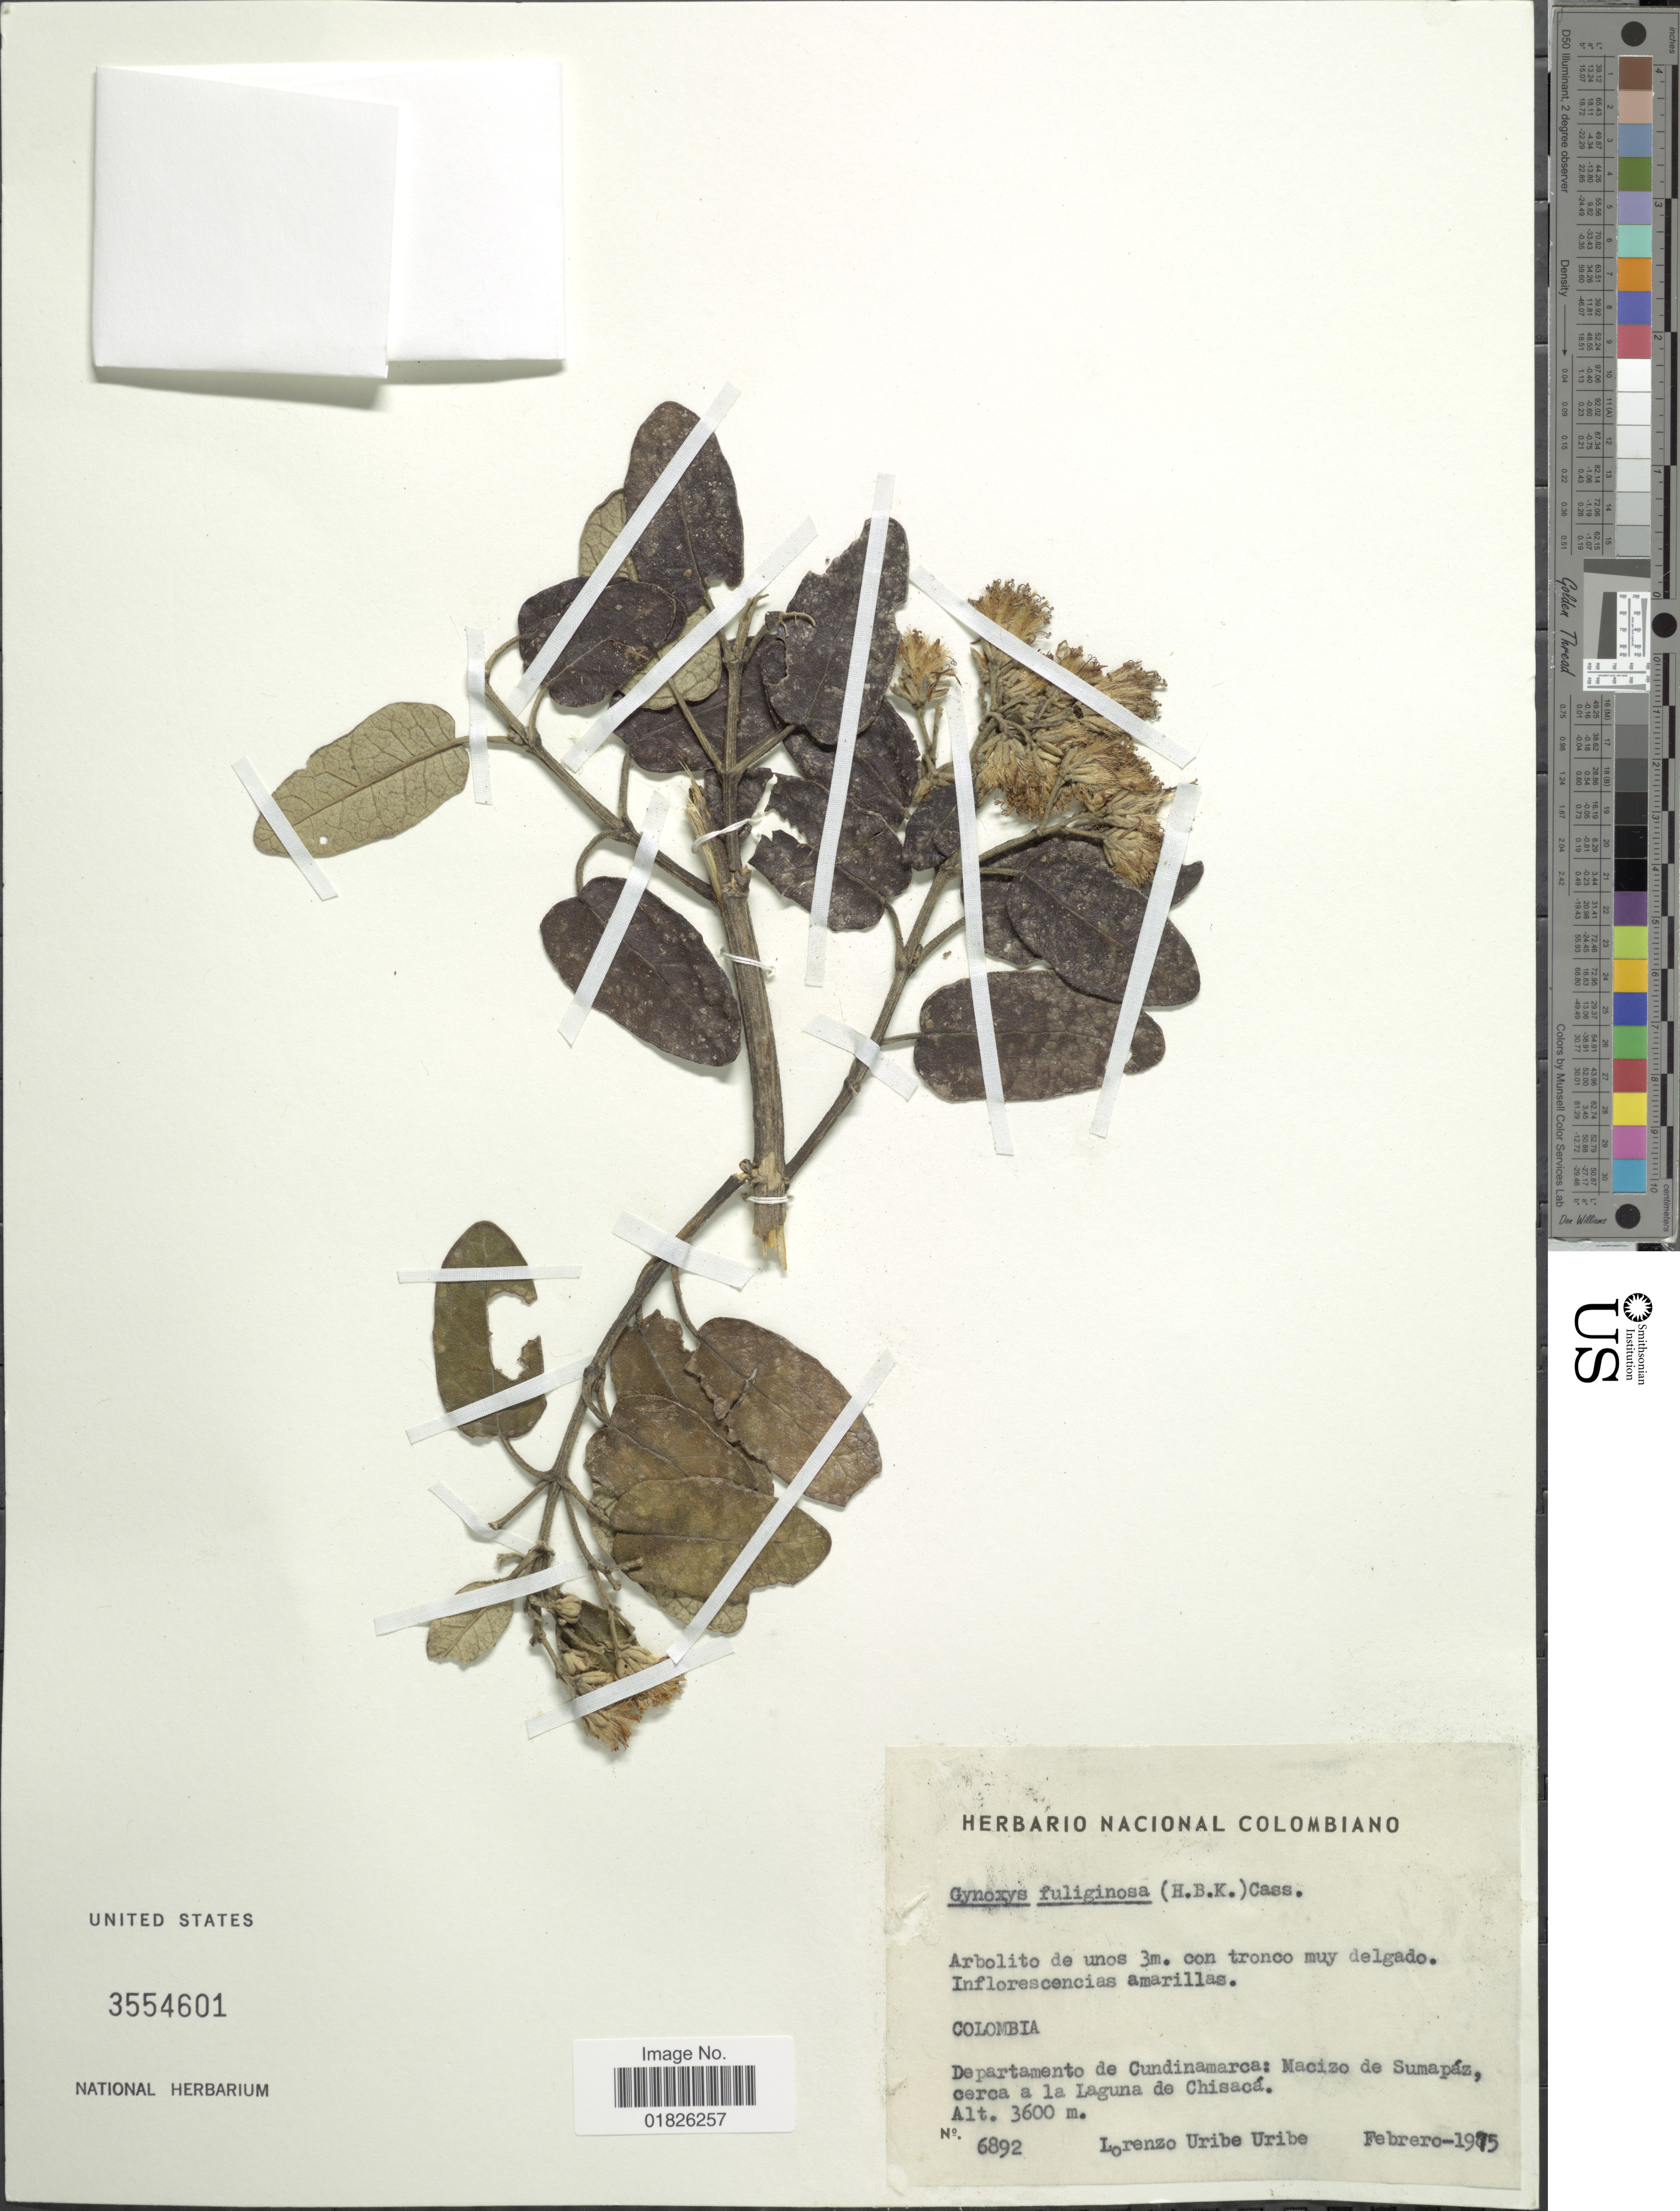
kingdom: Plantae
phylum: Tracheophyta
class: Magnoliopsida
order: Asterales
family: Asteraceae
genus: Gynoxys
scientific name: Gynoxys fuliginosa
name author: Cass.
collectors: L. Uribe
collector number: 6892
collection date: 1915-02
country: Colombia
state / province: Cundinamarca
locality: Macizo de Sumapaz, cerca a la Laguna de Chisaca.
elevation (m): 3600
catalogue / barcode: US 3554601